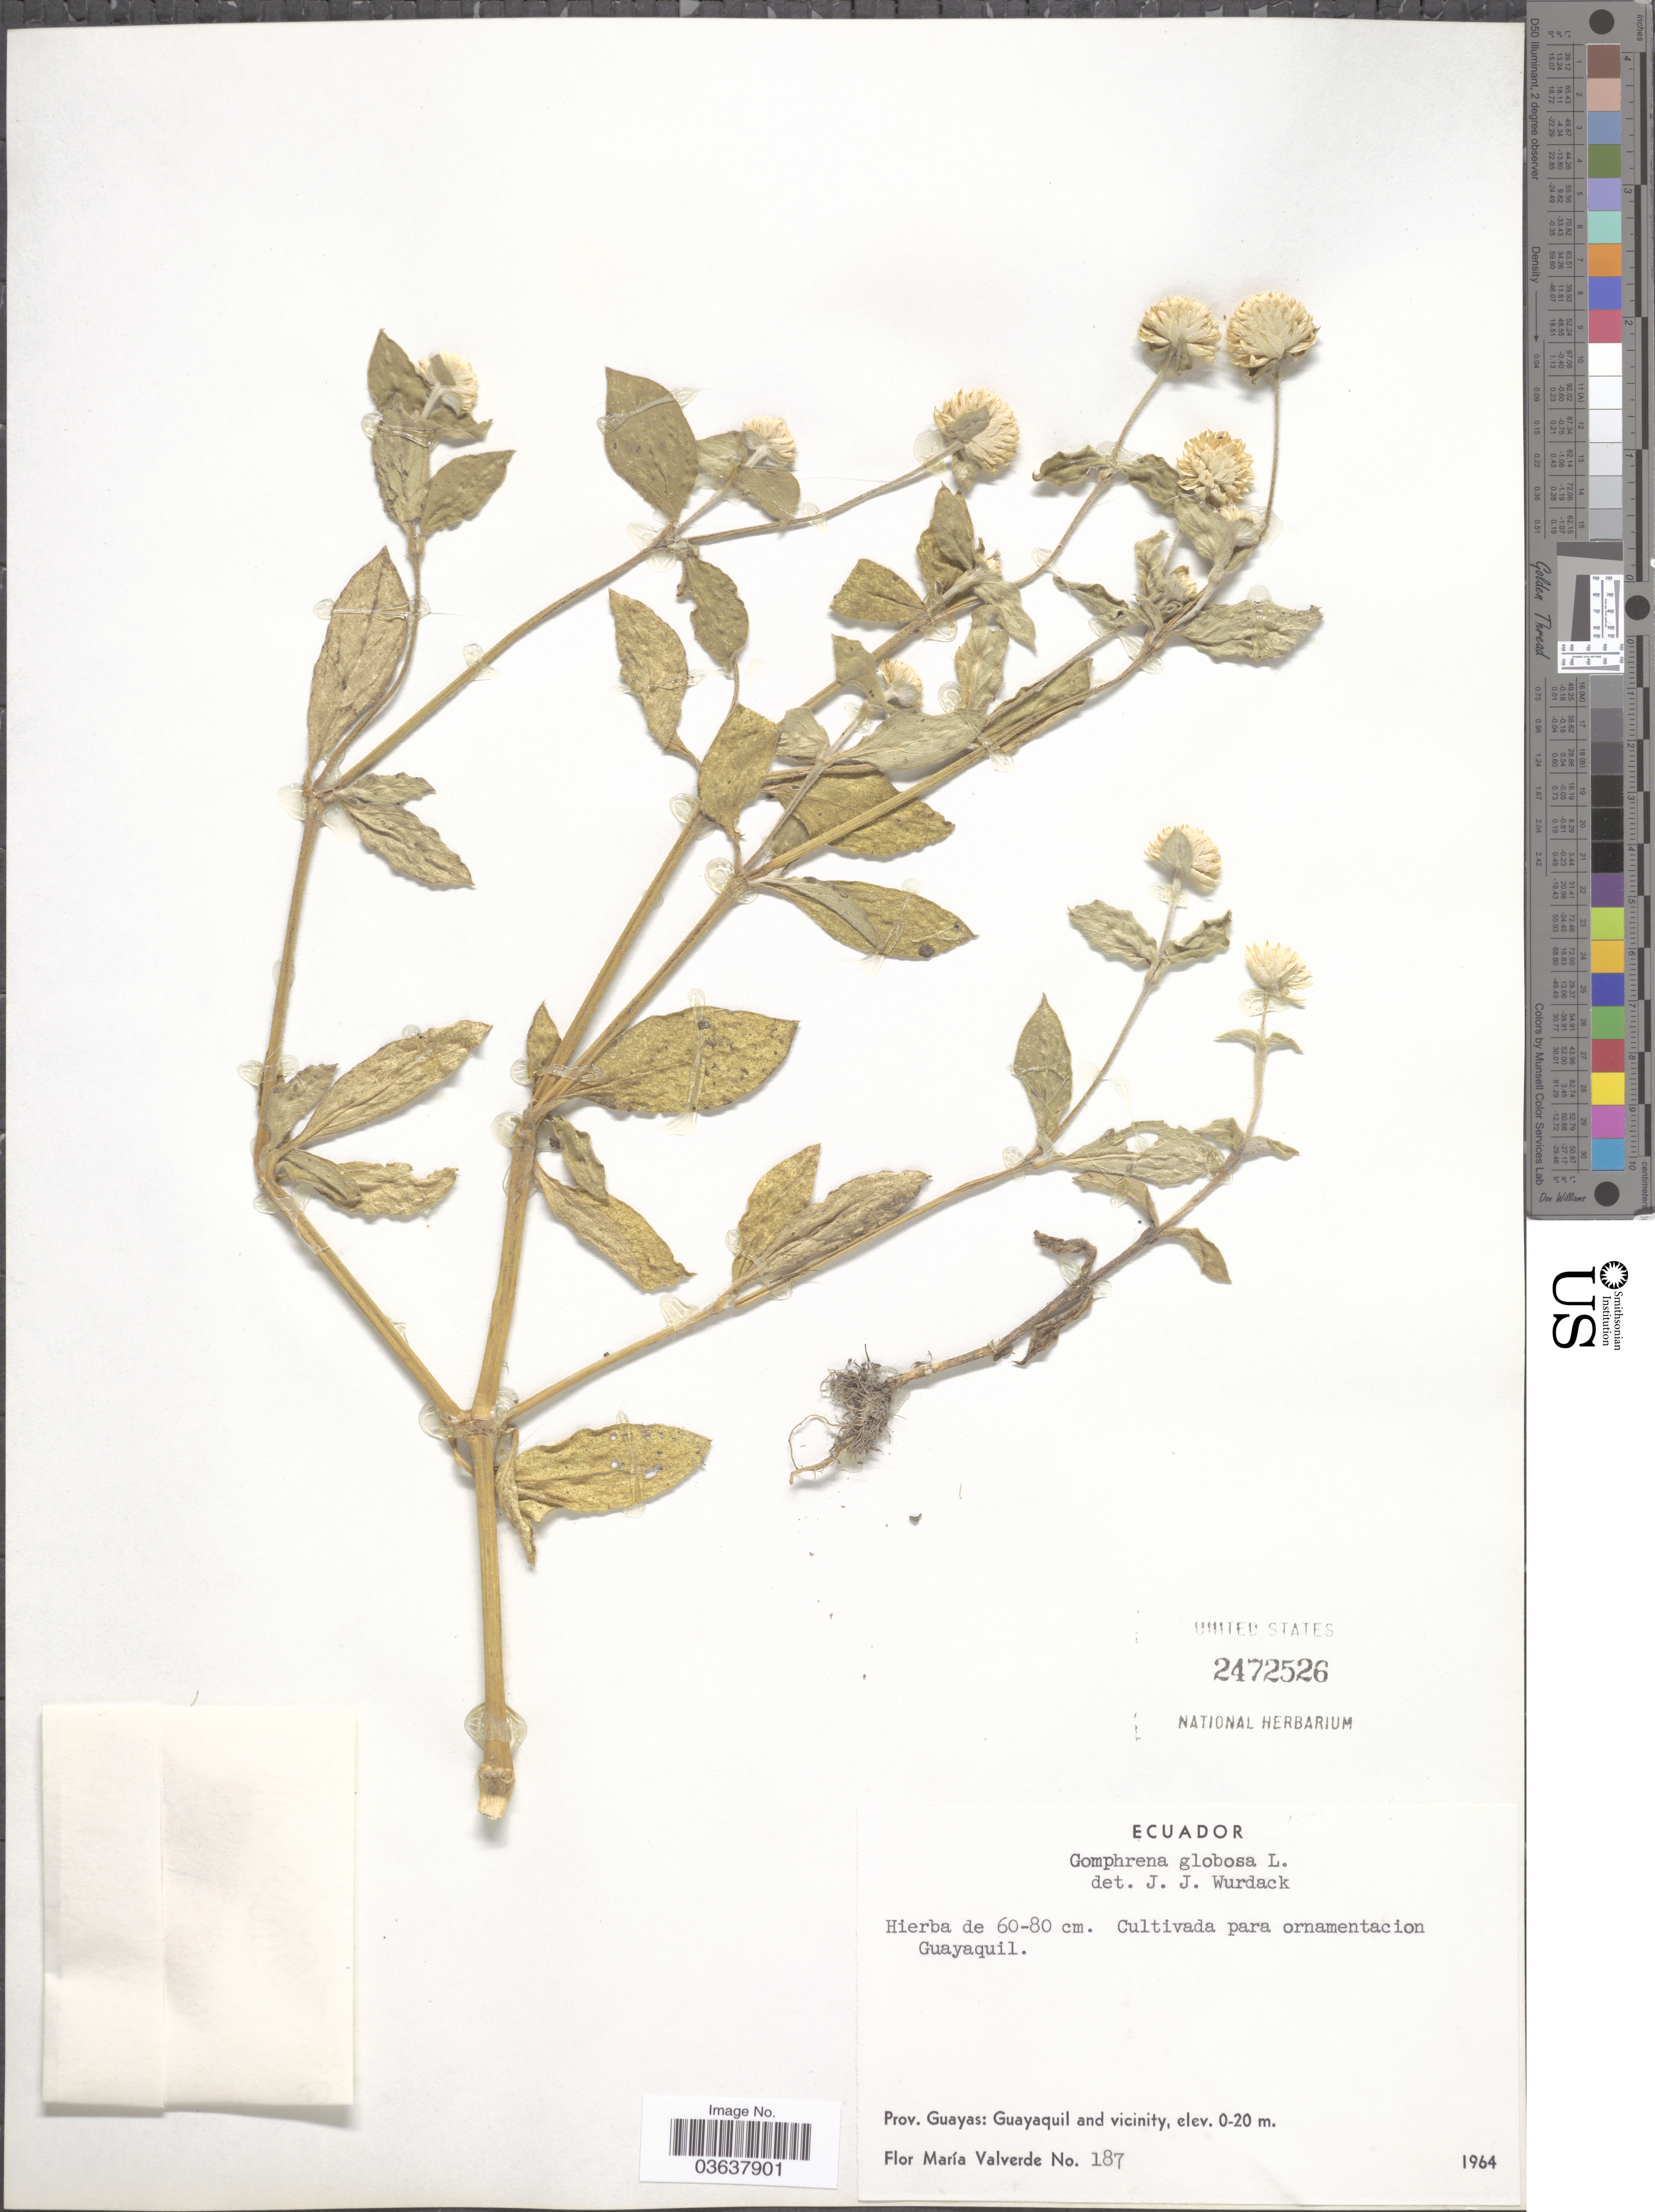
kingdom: Plantae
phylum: Tracheophyta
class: Magnoliopsida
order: Caryophyllales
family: Amaranthaceae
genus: Gomphrena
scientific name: Gomphrena globosa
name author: L.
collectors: F. M. Valverde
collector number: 187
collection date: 1964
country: Ecuador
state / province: Guayas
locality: Guayaquil and vicinity.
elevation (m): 0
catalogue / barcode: US 2472526